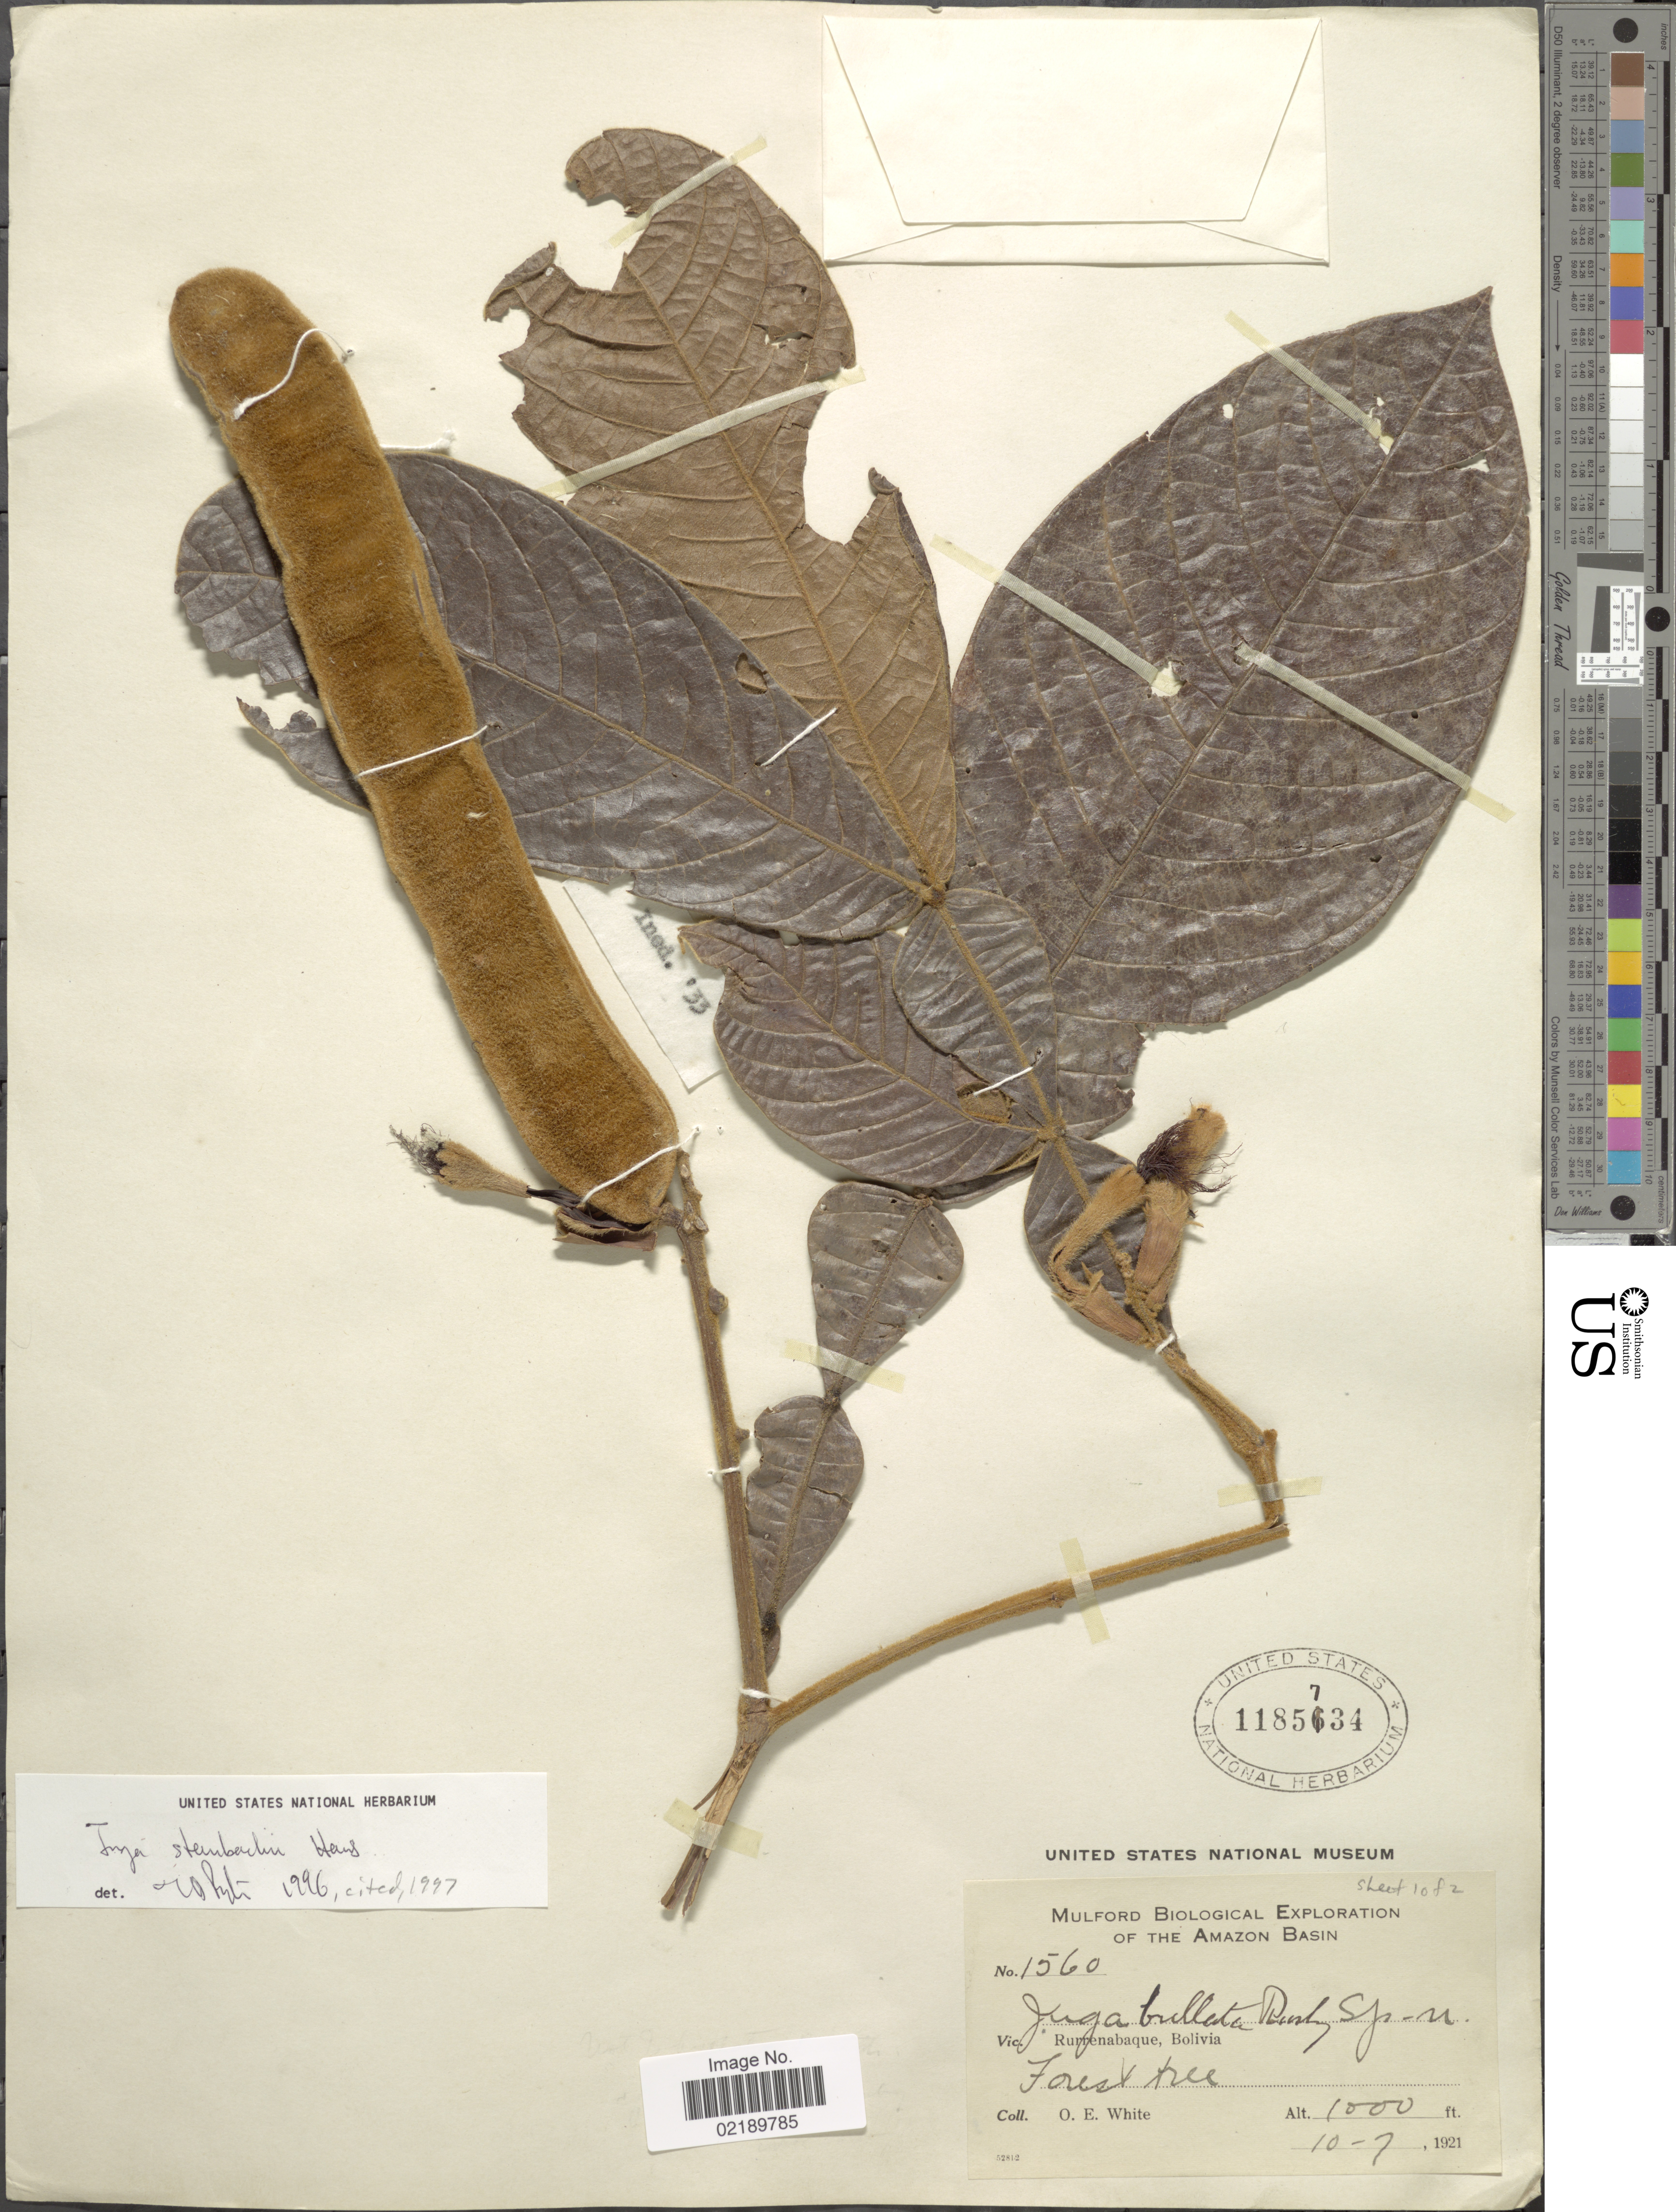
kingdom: Plantae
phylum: Tracheophyta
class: Magnoliopsida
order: Fabales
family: Fabaceae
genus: Inga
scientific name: Inga steinbachii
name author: Harms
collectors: O. E. White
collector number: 1560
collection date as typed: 10-7-1921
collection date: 1921-10-07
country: Bolivia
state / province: Beni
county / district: José Ballivián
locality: Rurrenabaque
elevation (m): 305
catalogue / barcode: US 1185734